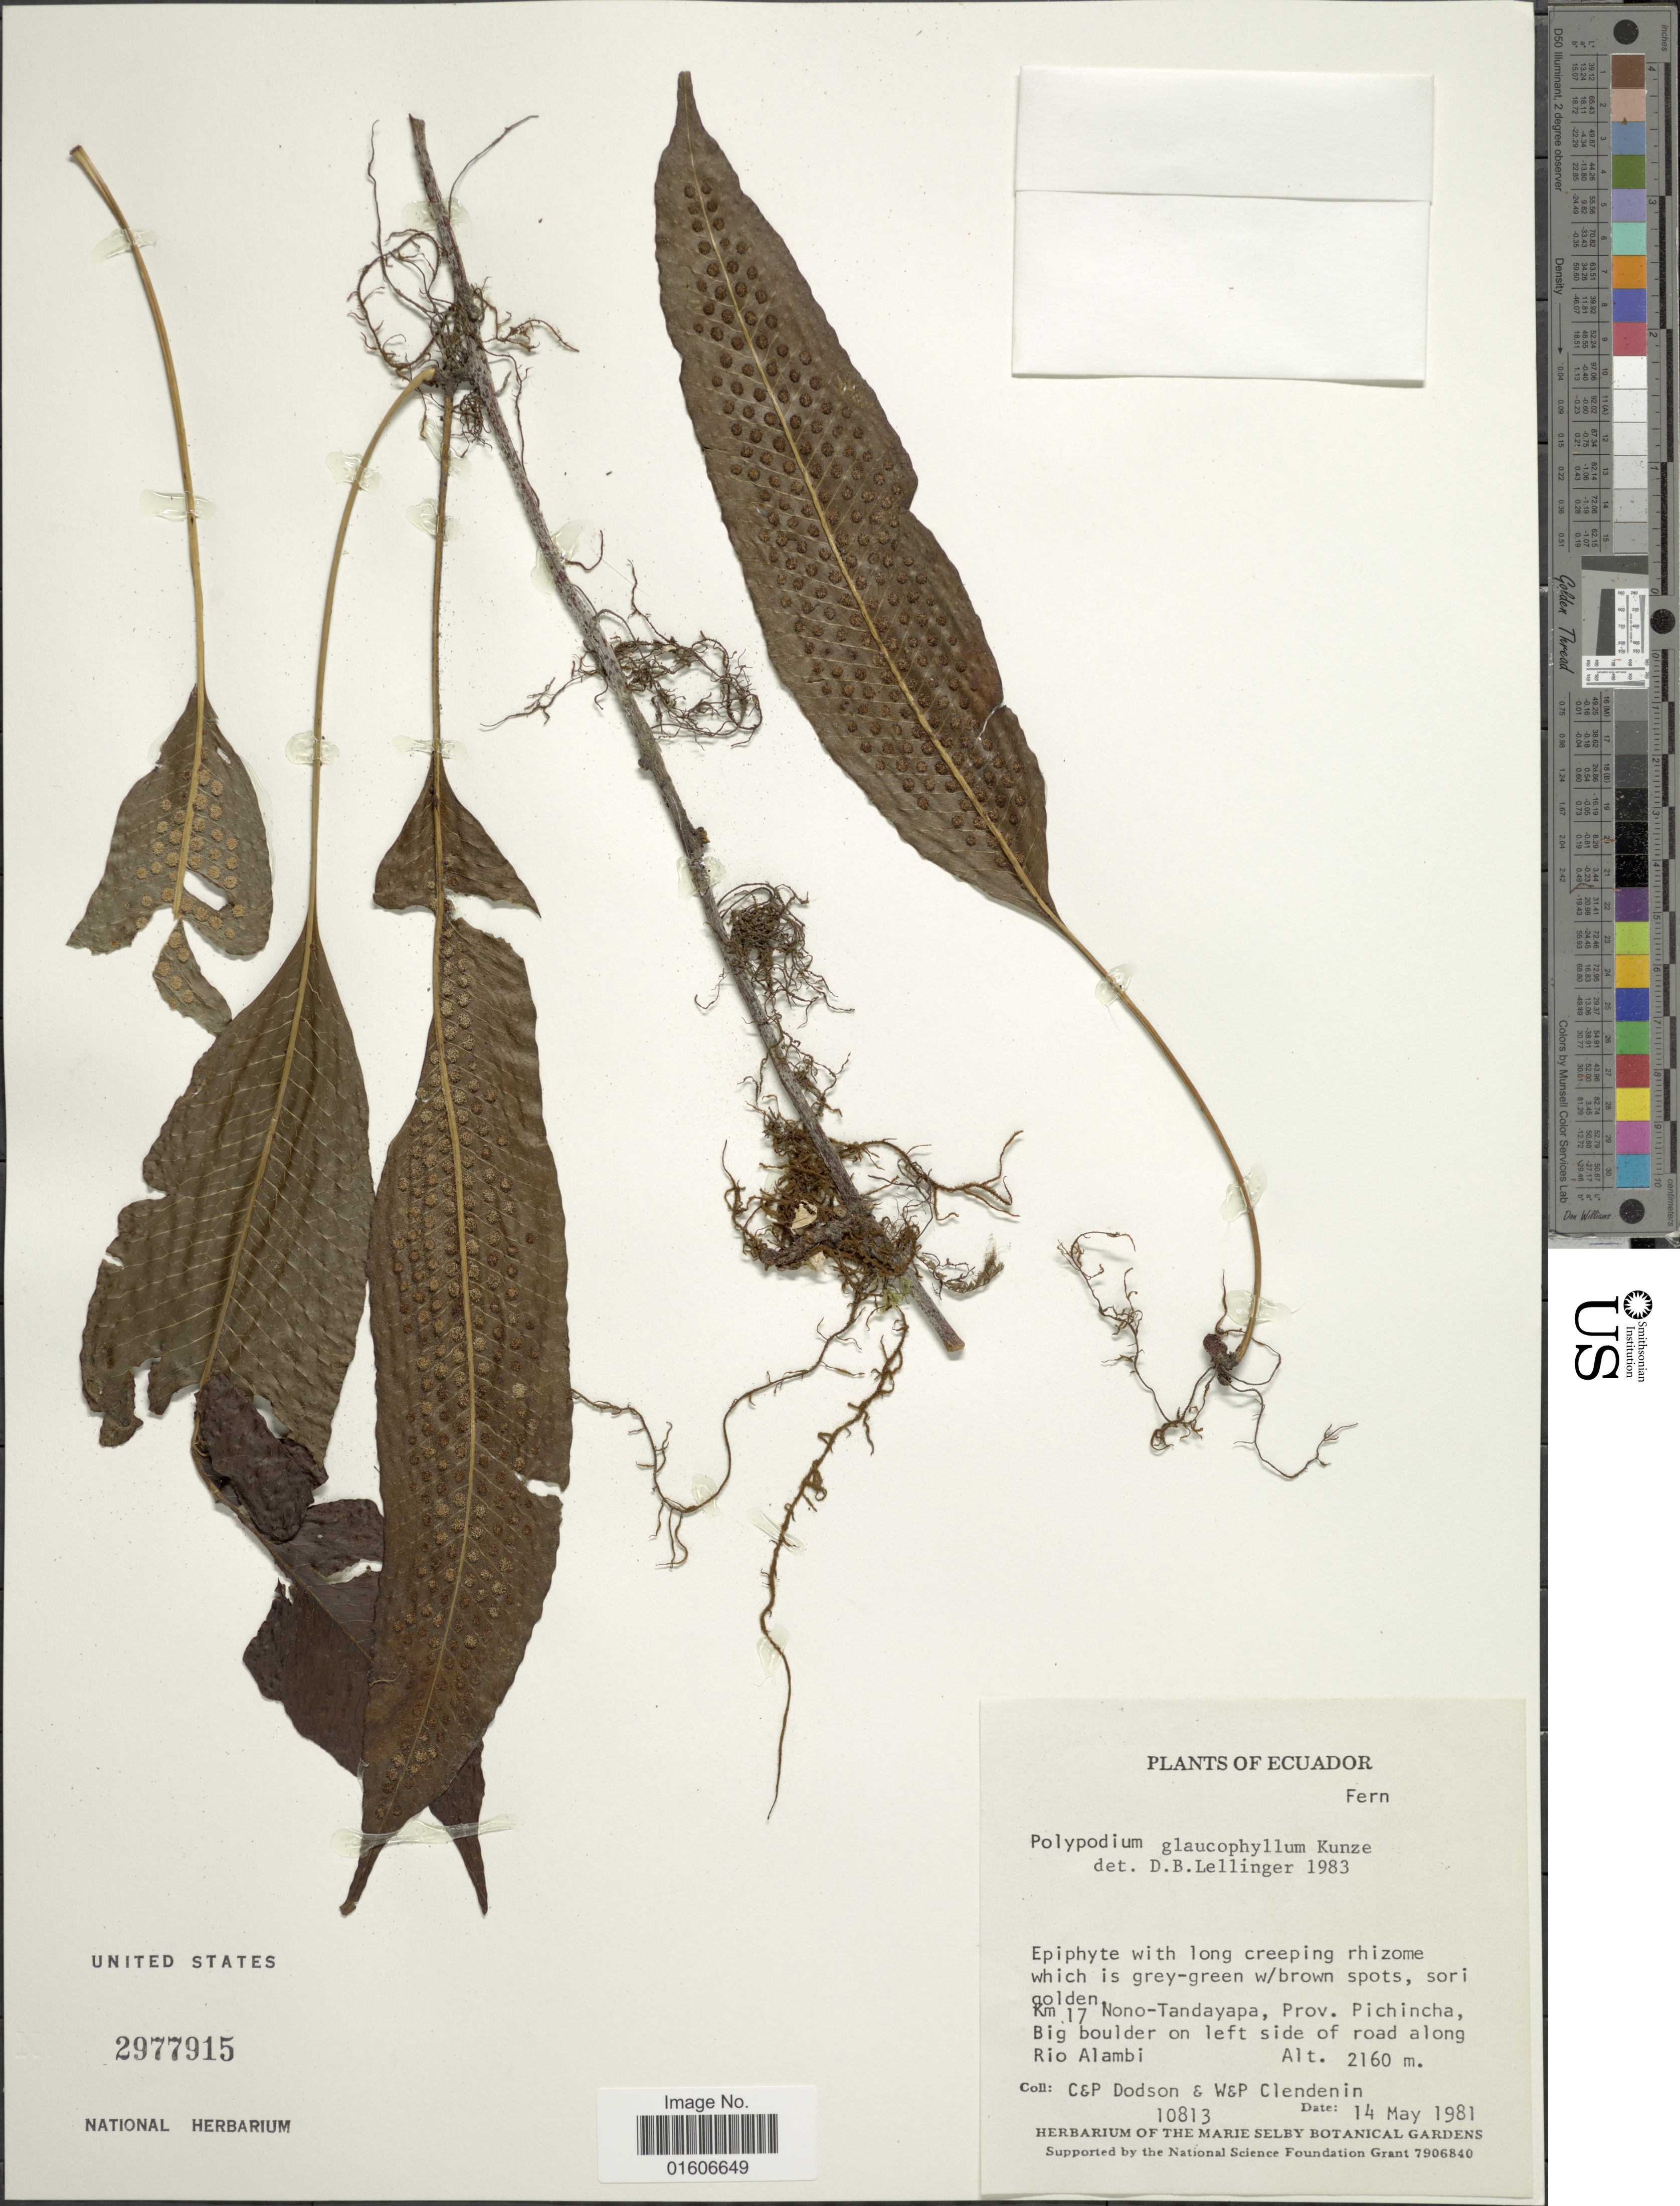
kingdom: Plantae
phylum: Tracheophyta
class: Polypodiopsida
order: Polypodiales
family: Polypodiaceae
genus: Serpocaulon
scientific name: Serpocaulon levigatum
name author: (Cav.) A.R. Sm.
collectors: C. Dodson, P. M. Dodson, W. Clendenin & P. Clendenin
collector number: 10813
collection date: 1981-05-14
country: Ecuador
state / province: Pichincha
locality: Km 17 Nono-Tandayapa, Prov. Pichincha, Big boulder on left side of road along Rio Alambi.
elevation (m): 2160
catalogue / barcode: US 2977915